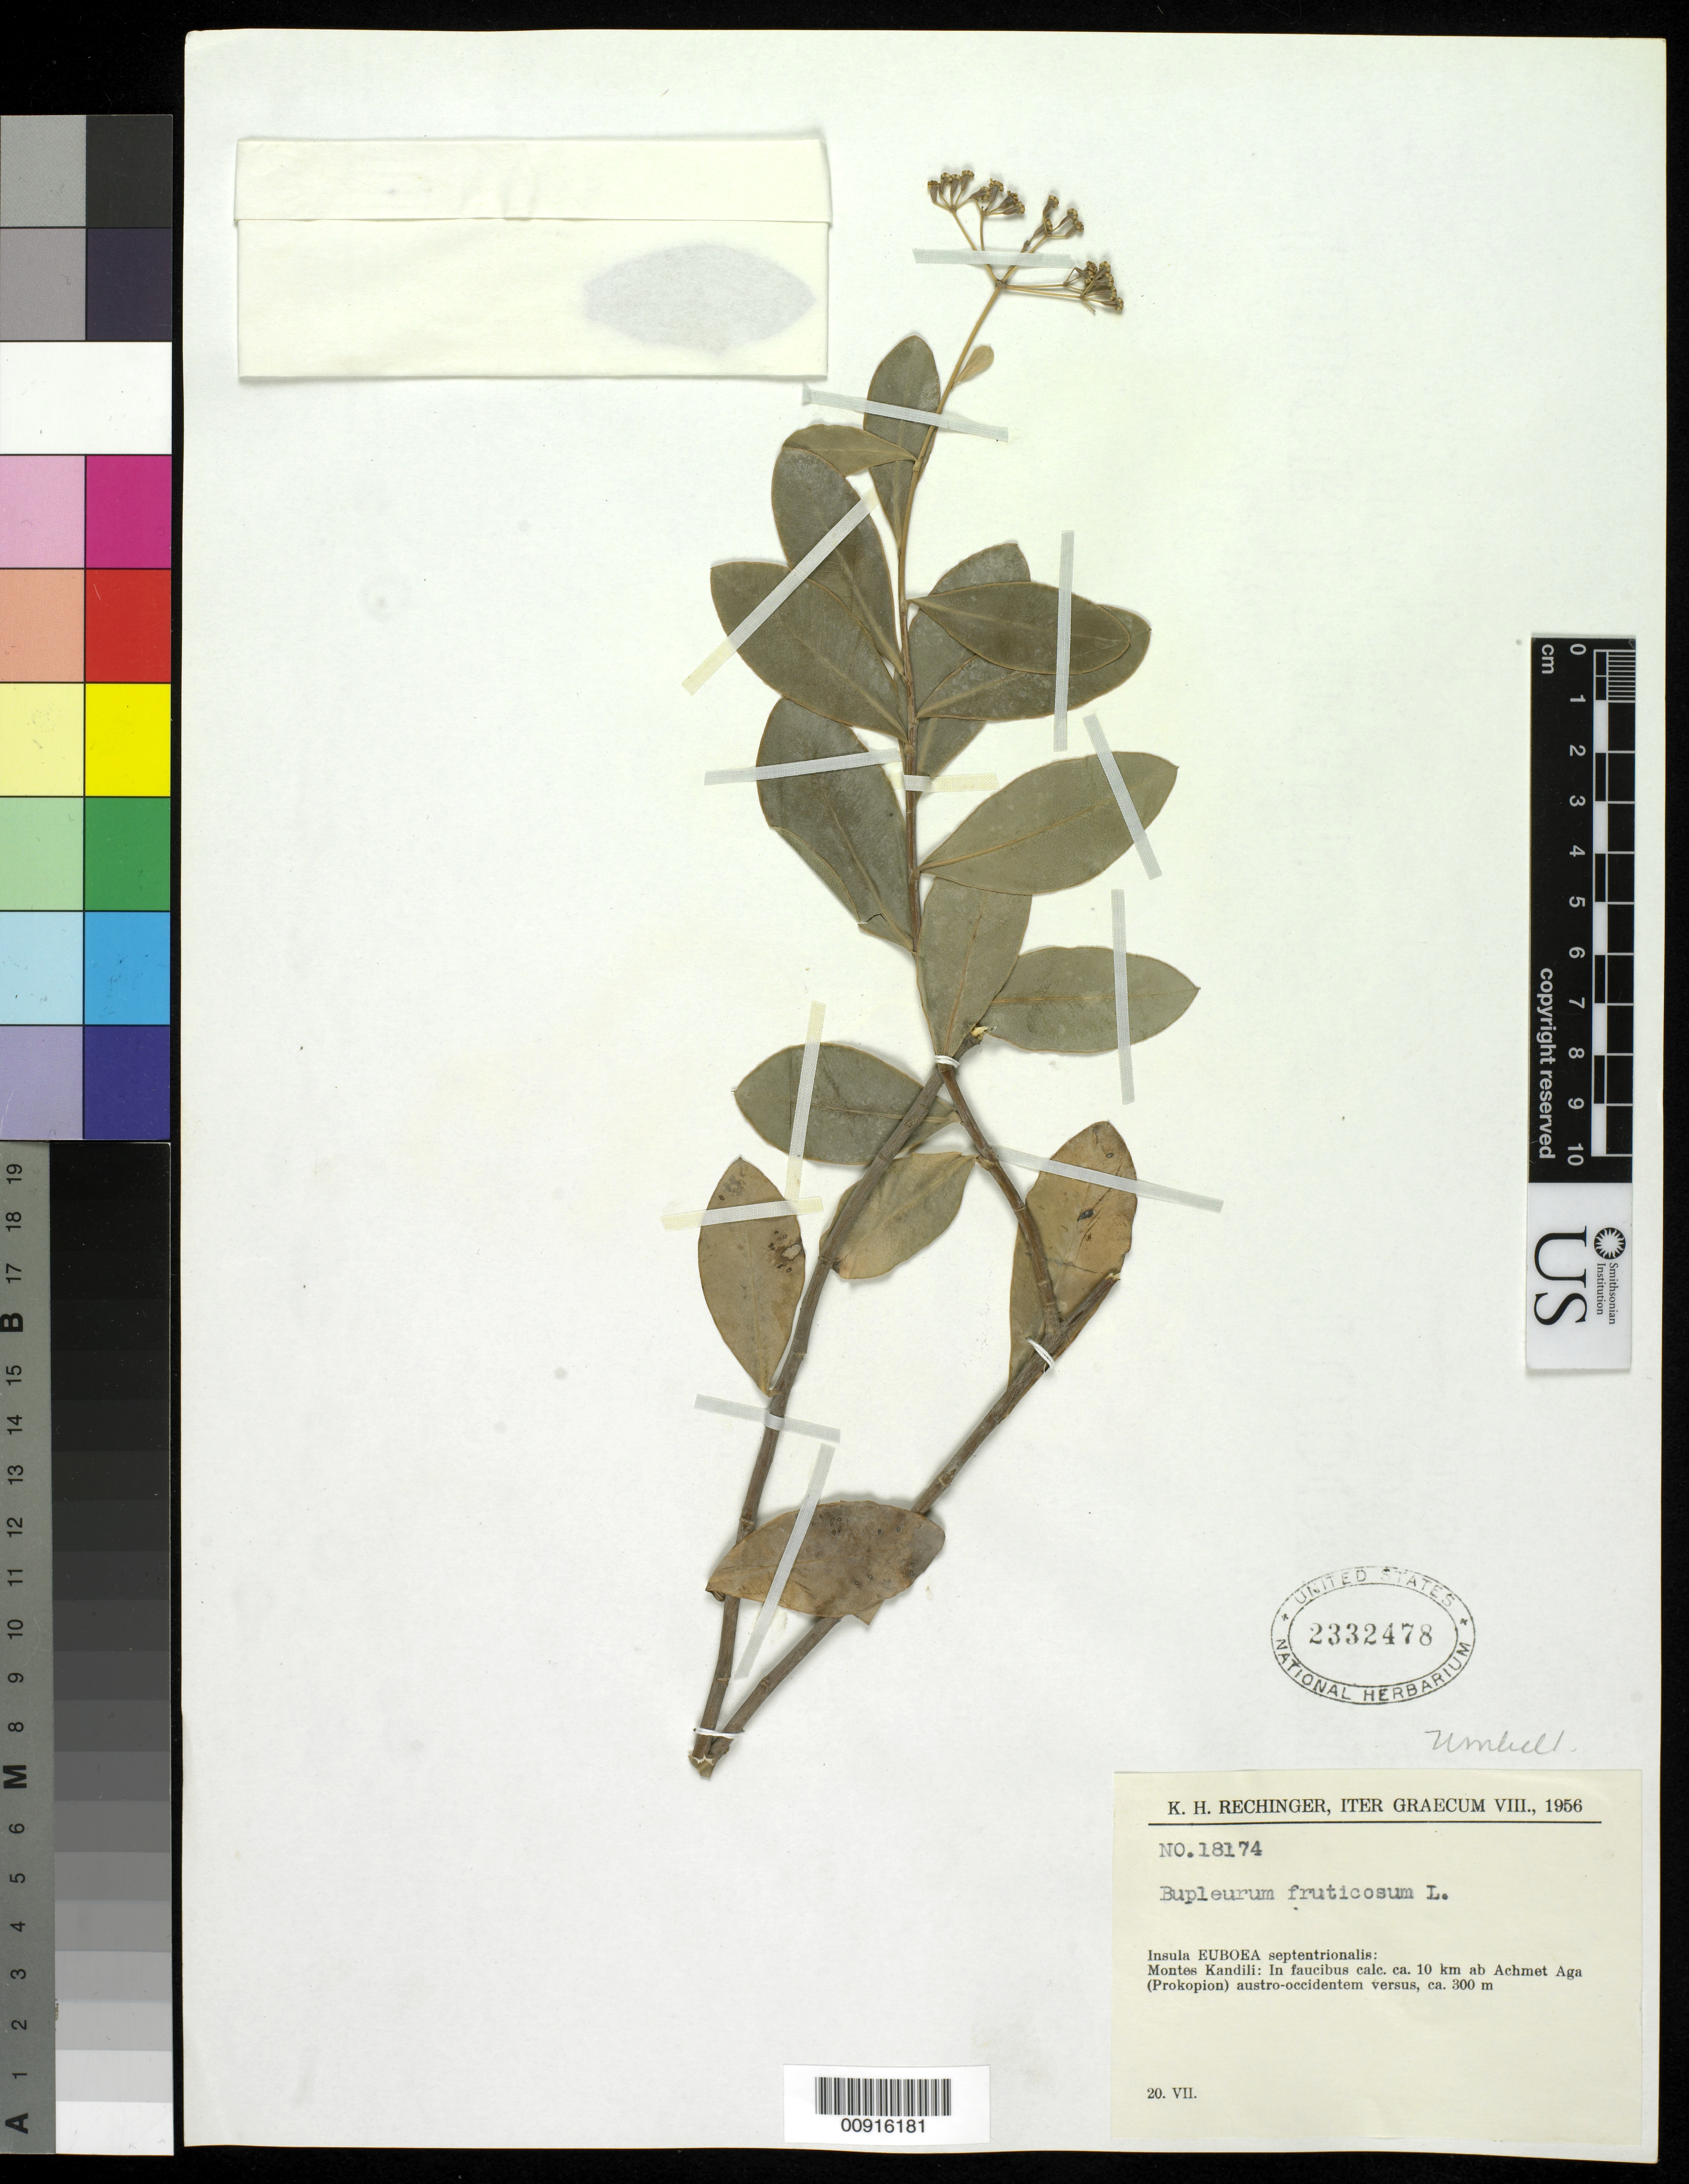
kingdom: Plantae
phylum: Tracheophyta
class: Magnoliopsida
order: Apiales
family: Apiaceae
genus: Bupleurum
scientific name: Bupleurum fruticosum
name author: L.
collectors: K. H. Rechinger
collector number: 18174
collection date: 1956-07-20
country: Greece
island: Euboea Island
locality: Montes Kandili:nIn faucibus calc. ca 10 km. ab Achmet Aga (Prokopion) austro-occidentem versus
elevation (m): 300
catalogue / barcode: US 2332478